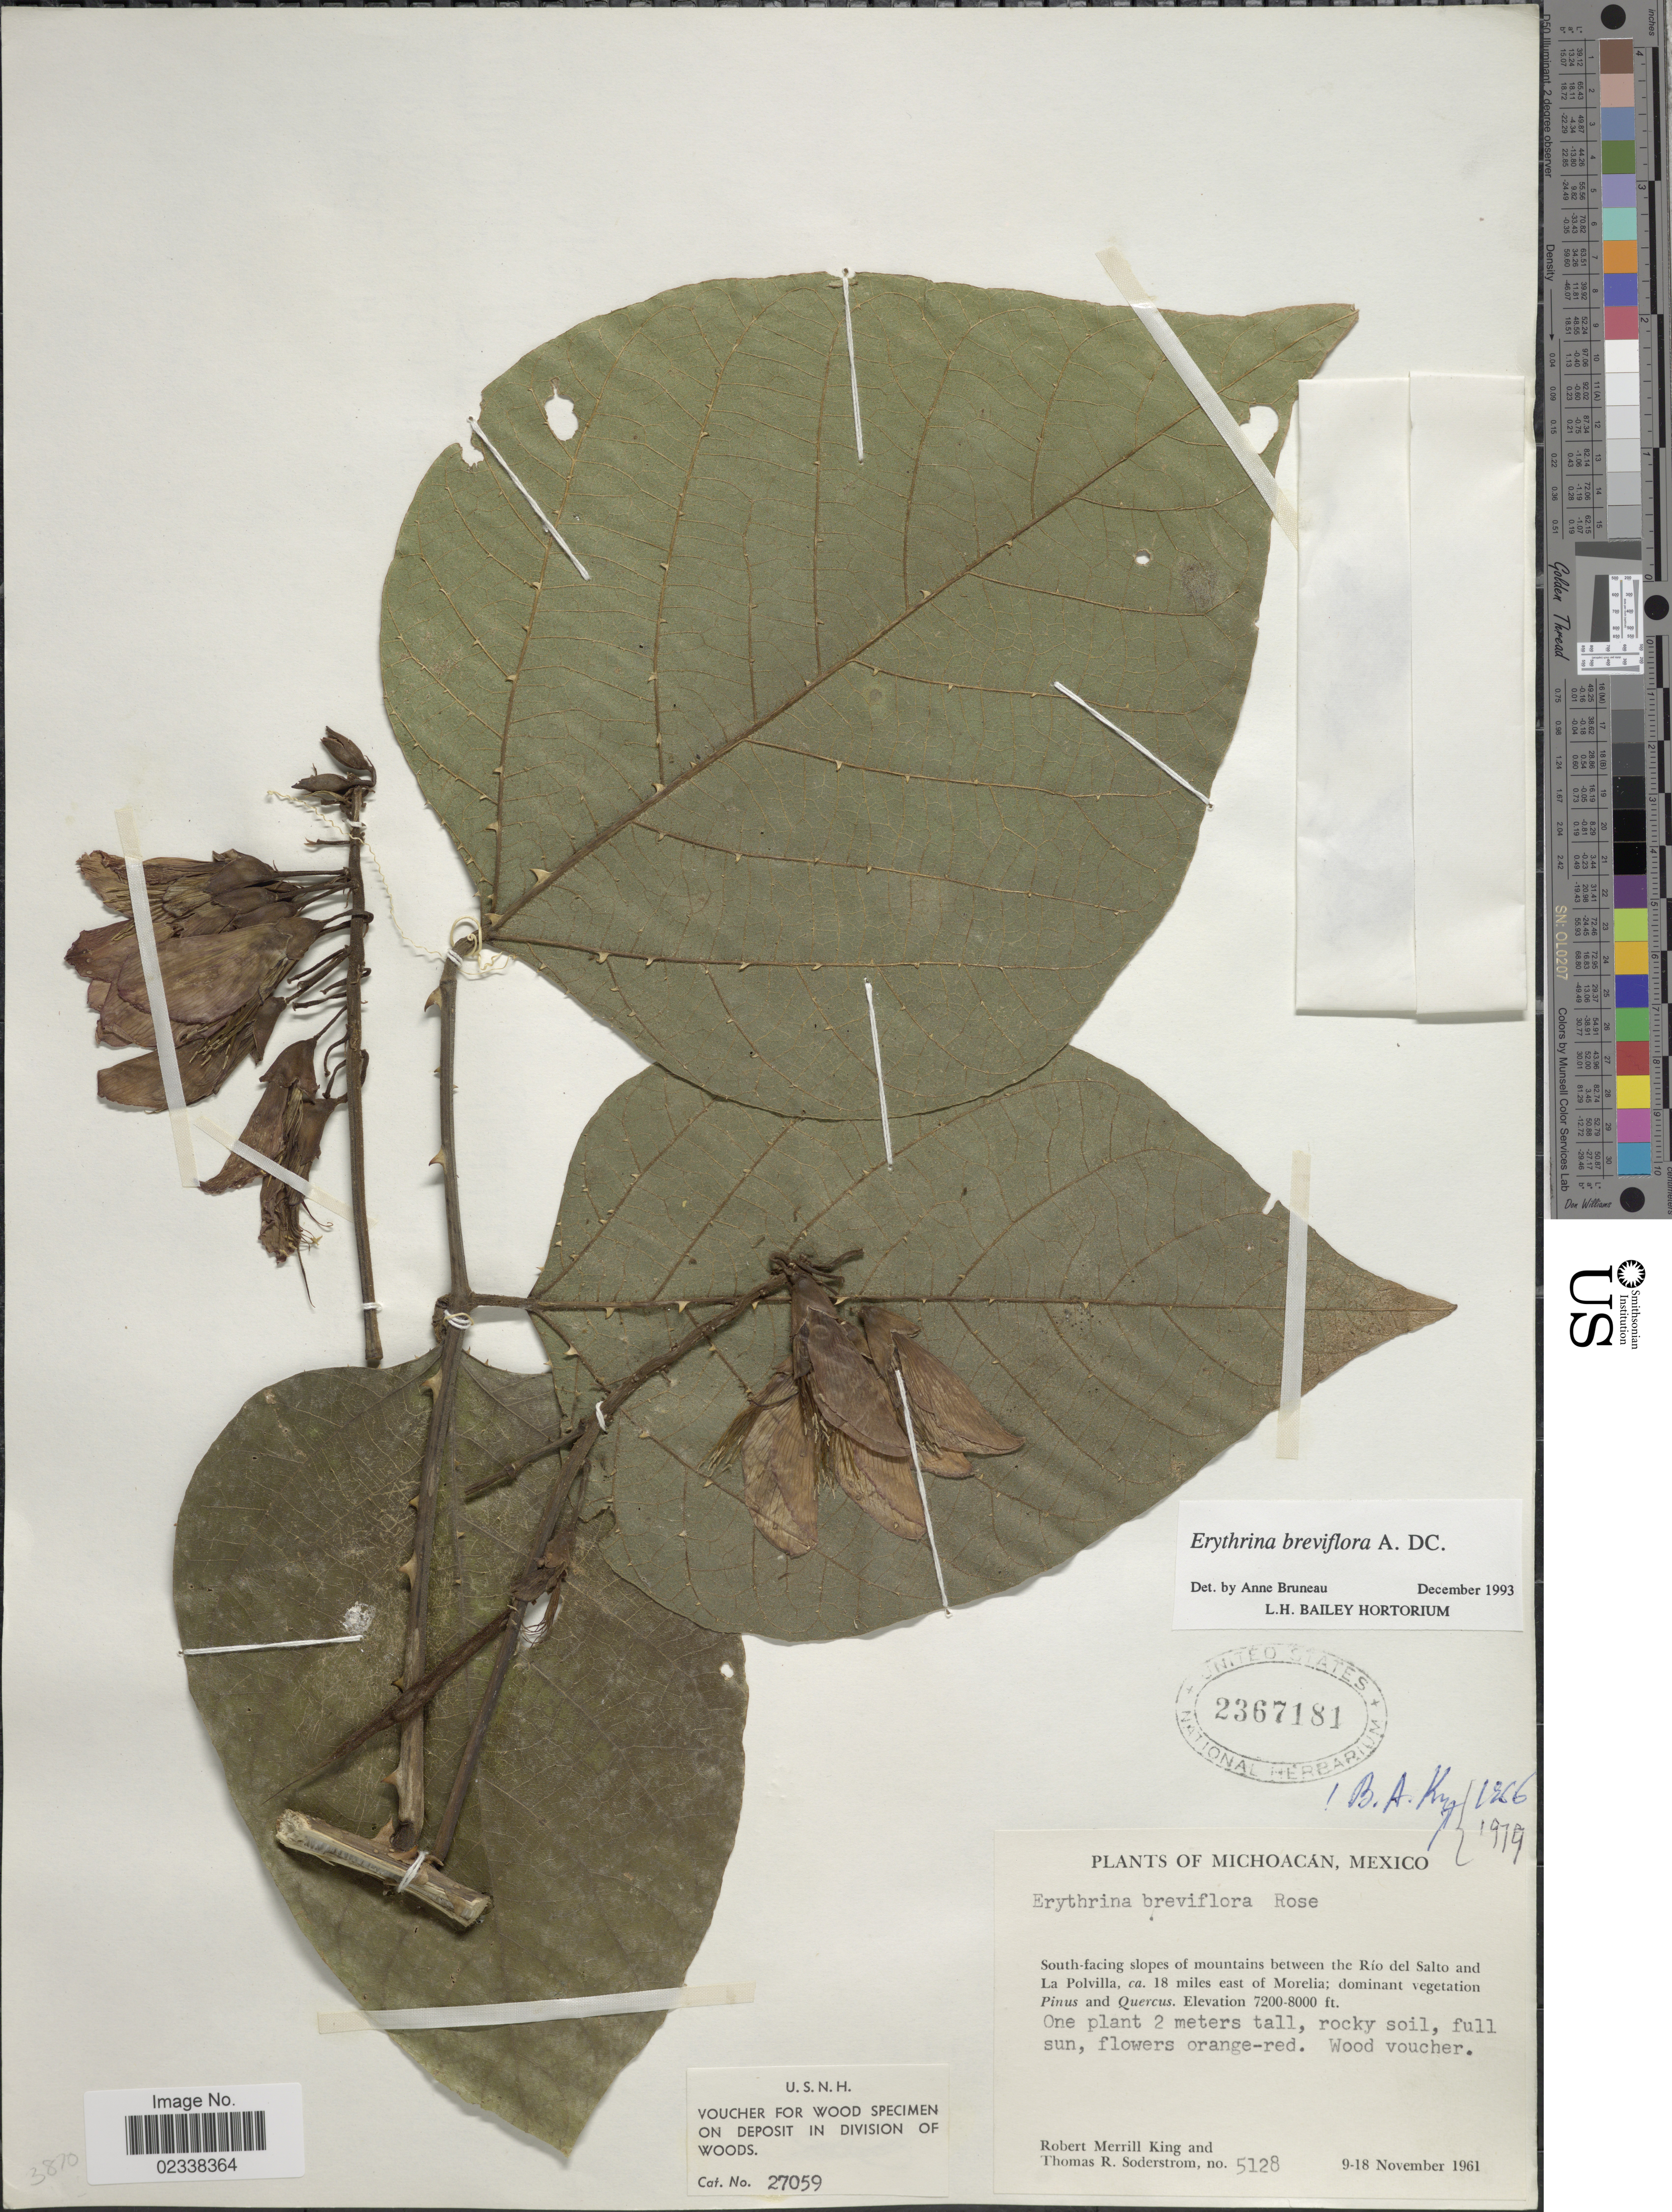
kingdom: Plantae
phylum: Tracheophyta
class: Magnoliopsida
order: Fabales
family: Fabaceae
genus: Erythrina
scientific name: Erythrina breviflora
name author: DC.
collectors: R. M. King & T. R. Soderstrom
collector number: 5128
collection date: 1961-11-09/1961-11-18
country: Mexico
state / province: Michoacán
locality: South-facing slopes of mountains between the Rio del Salto and La Polvilla, ca. 18 miles east of Morelia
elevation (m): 2195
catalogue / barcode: US 2367181